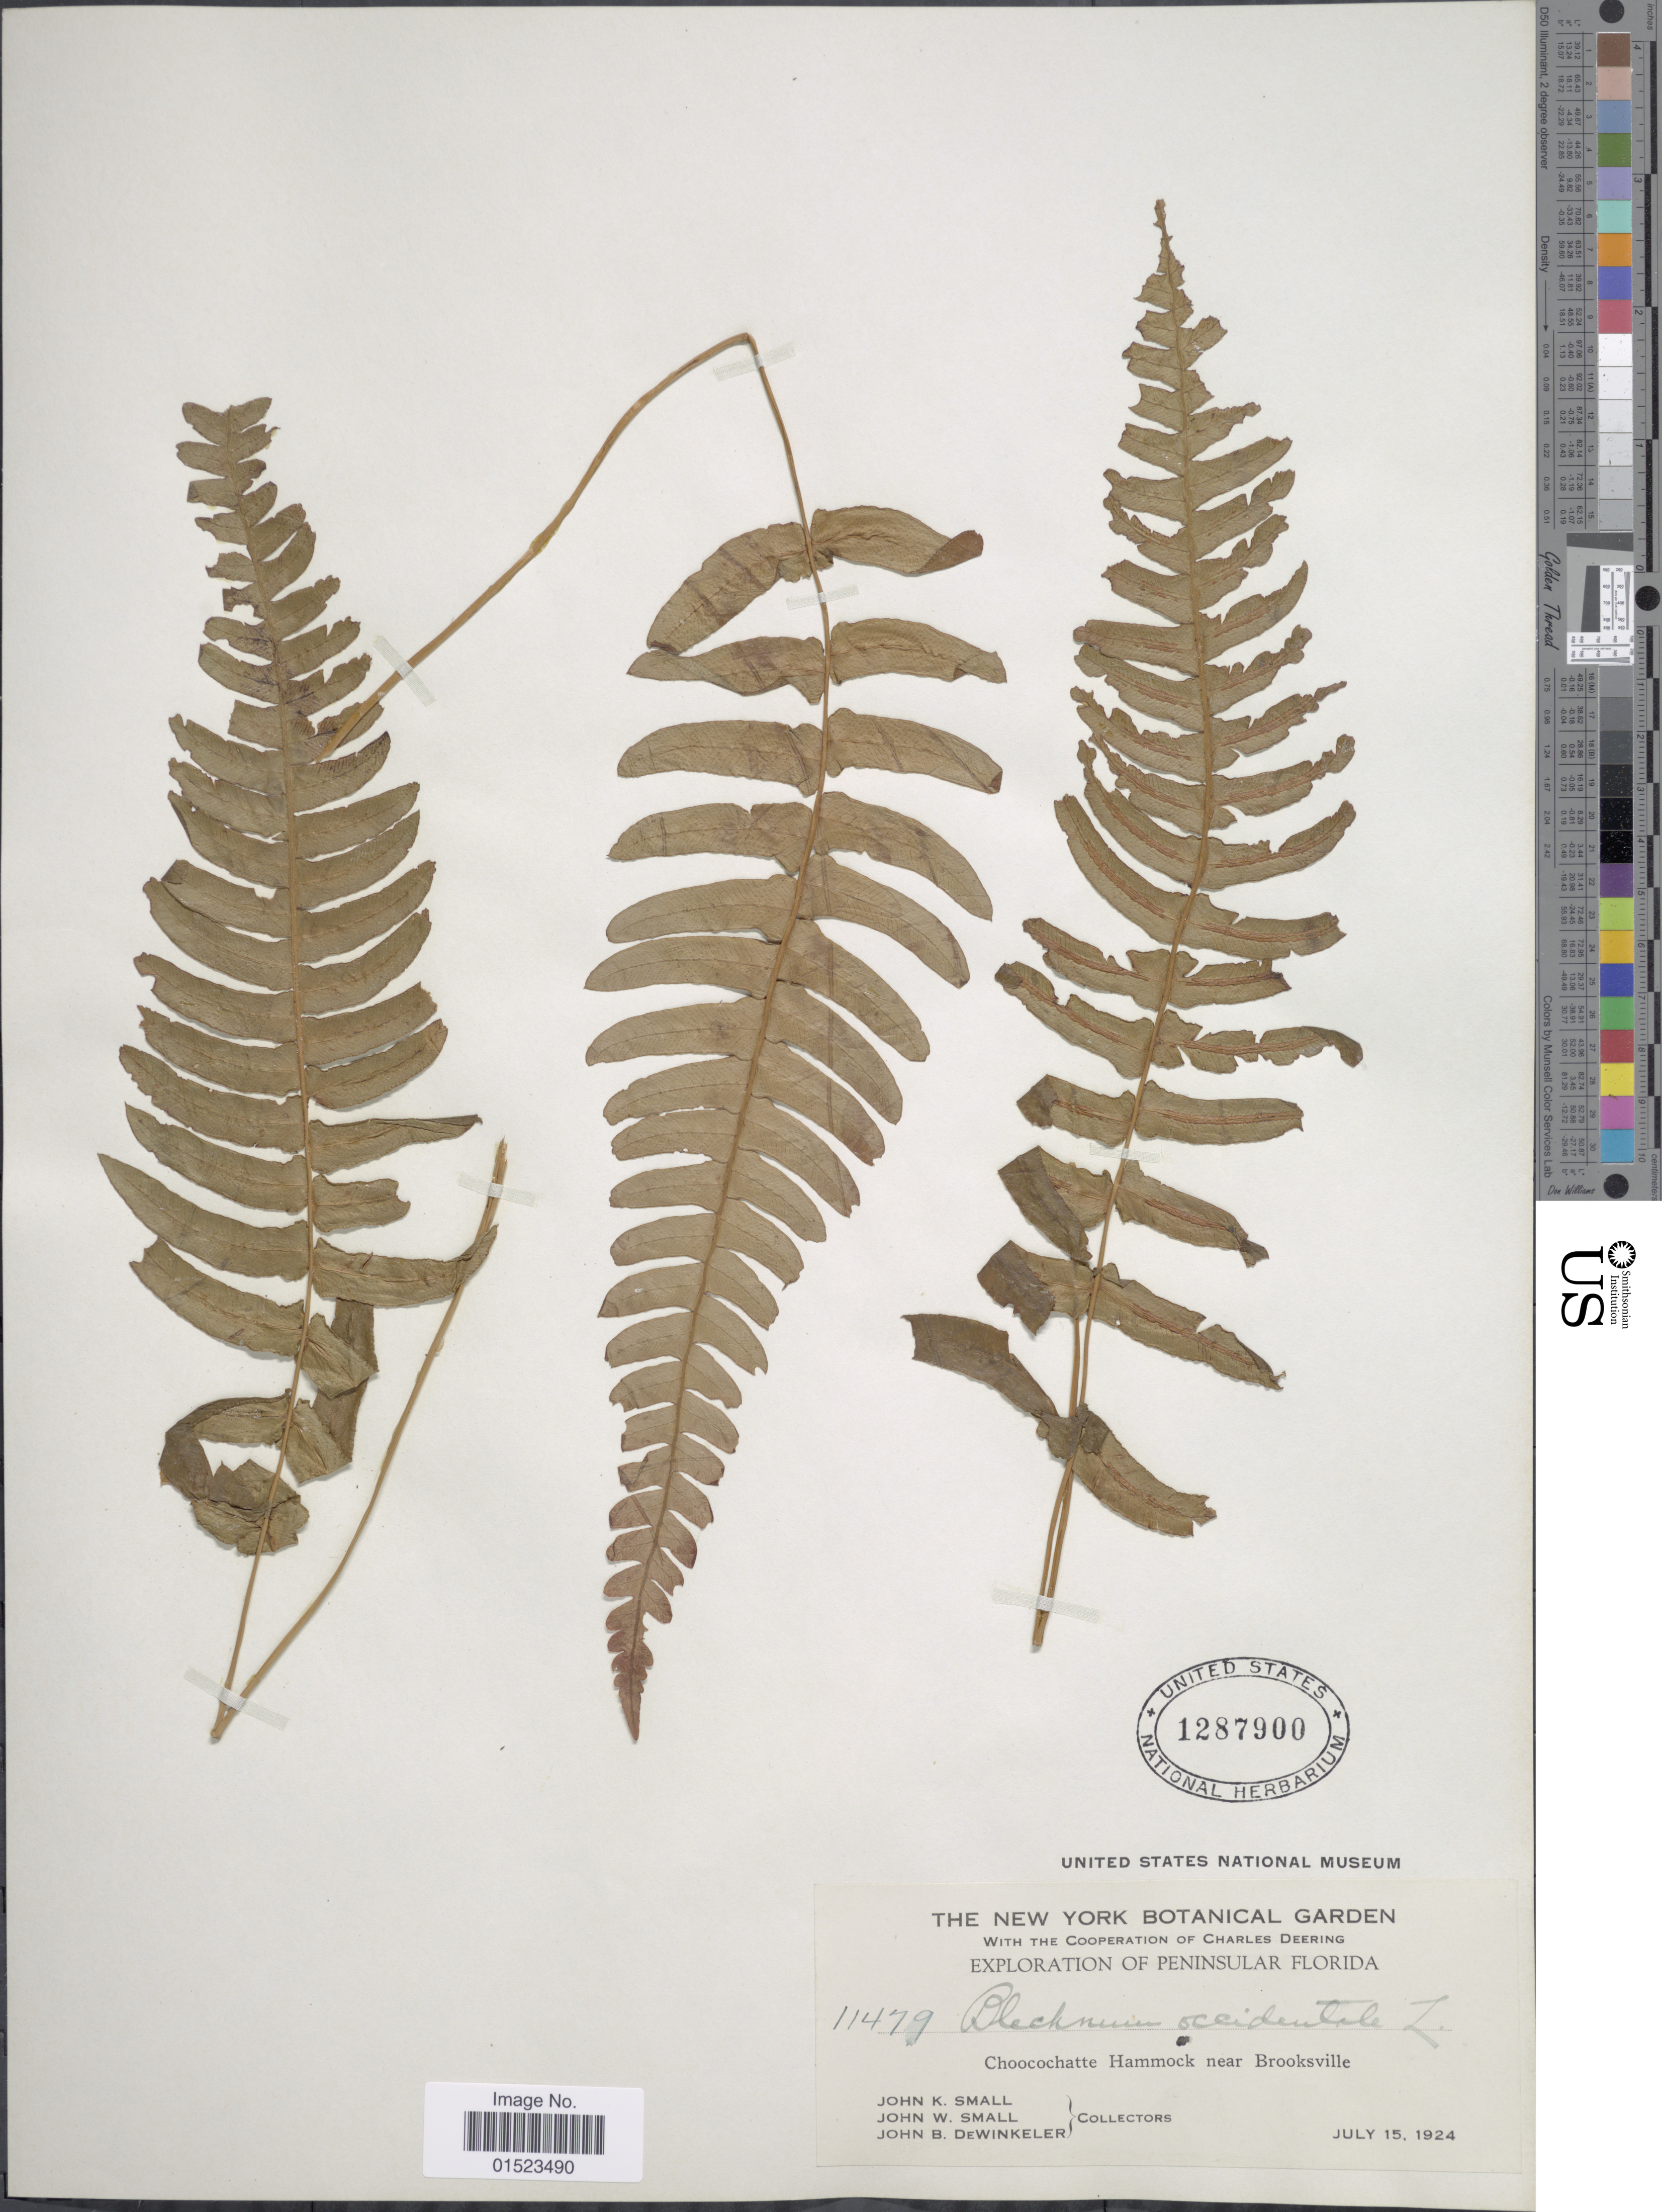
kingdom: Plantae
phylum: Tracheophyta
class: Polypodiopsida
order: Polypodiales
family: Blechnaceae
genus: Blechnum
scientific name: Blechnum glandulosum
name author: Link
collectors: J. K. Small, J. Small & J. B. Dewinkeler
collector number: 11479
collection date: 1924-07-15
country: United States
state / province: Florida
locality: Exploration of Peninsular Florida, Choocochatte hammock near Brooksville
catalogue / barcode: US 1287900